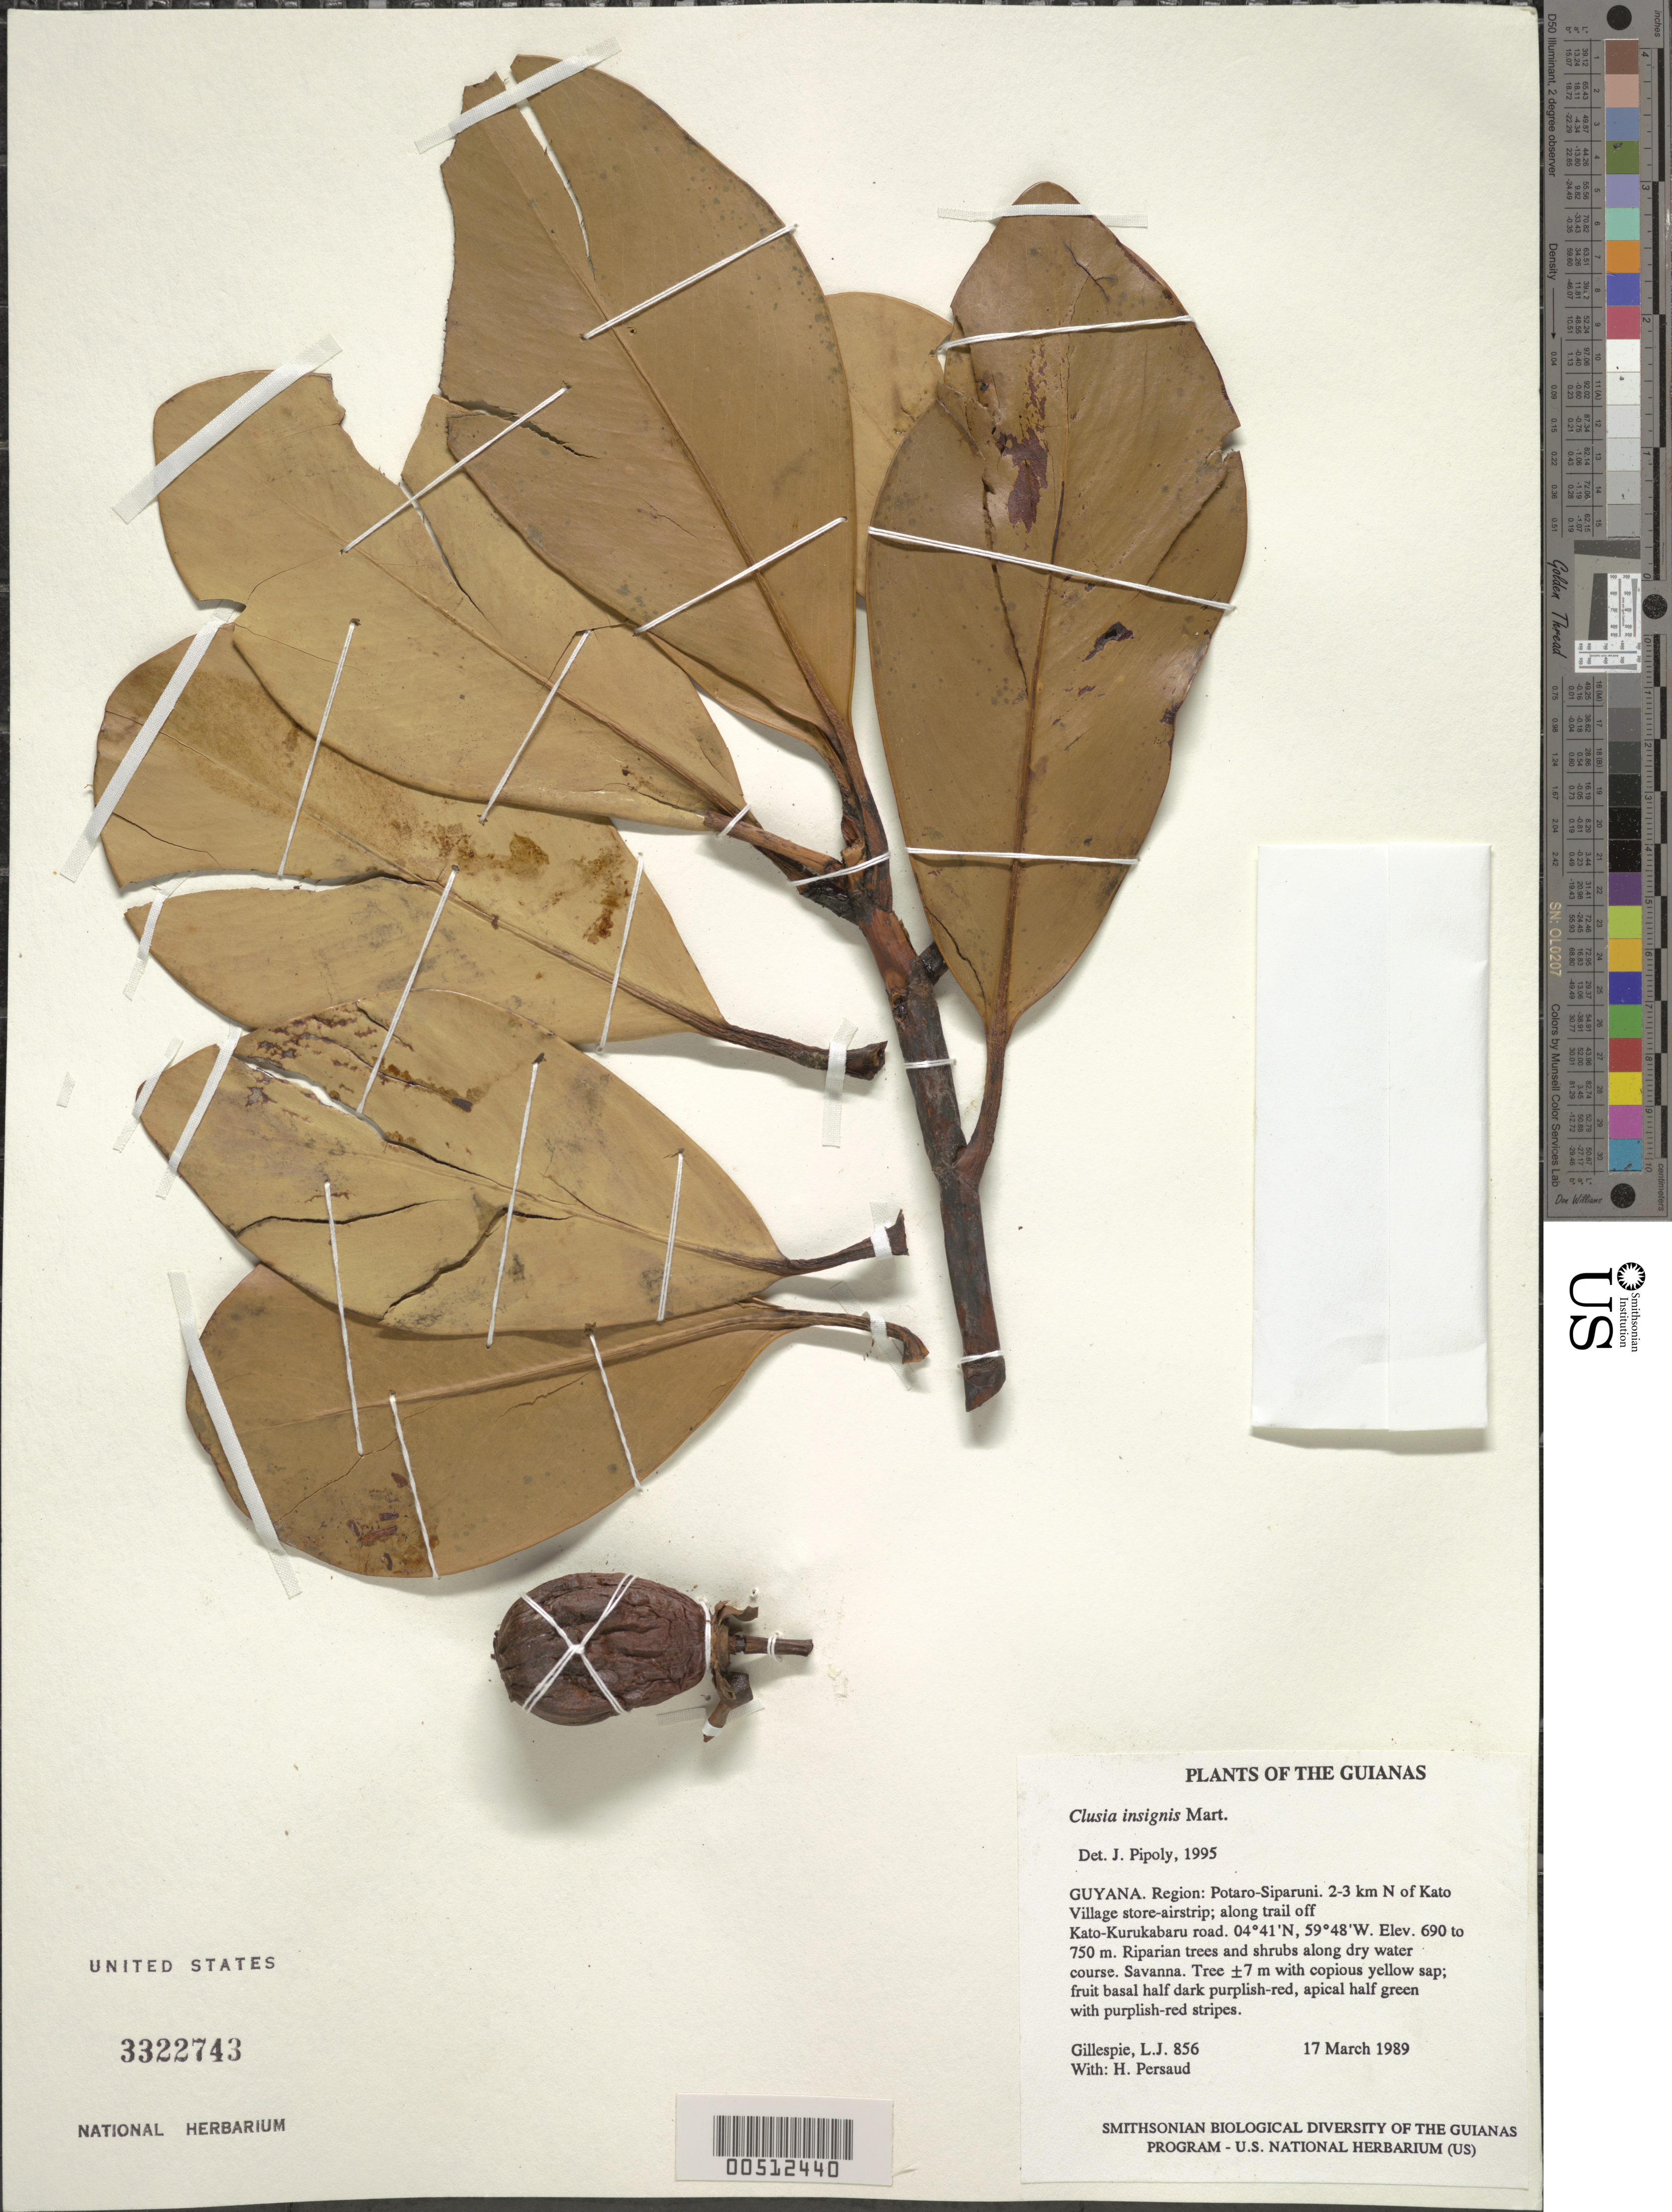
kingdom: Plantae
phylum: Tracheophyta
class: Magnoliopsida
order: Malpighiales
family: Clusiaceae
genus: Clusia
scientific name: Clusia insignis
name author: Mart.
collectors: L. Gillespie & H. Persaud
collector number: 856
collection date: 1989-03-17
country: Guyana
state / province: Potaro-Siparuni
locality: Region: Potaro-Siparuni. 2-3 km N of Kato Village store-airstrip; along trail off Kato-Kurukabaru road.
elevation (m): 690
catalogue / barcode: US 3322743